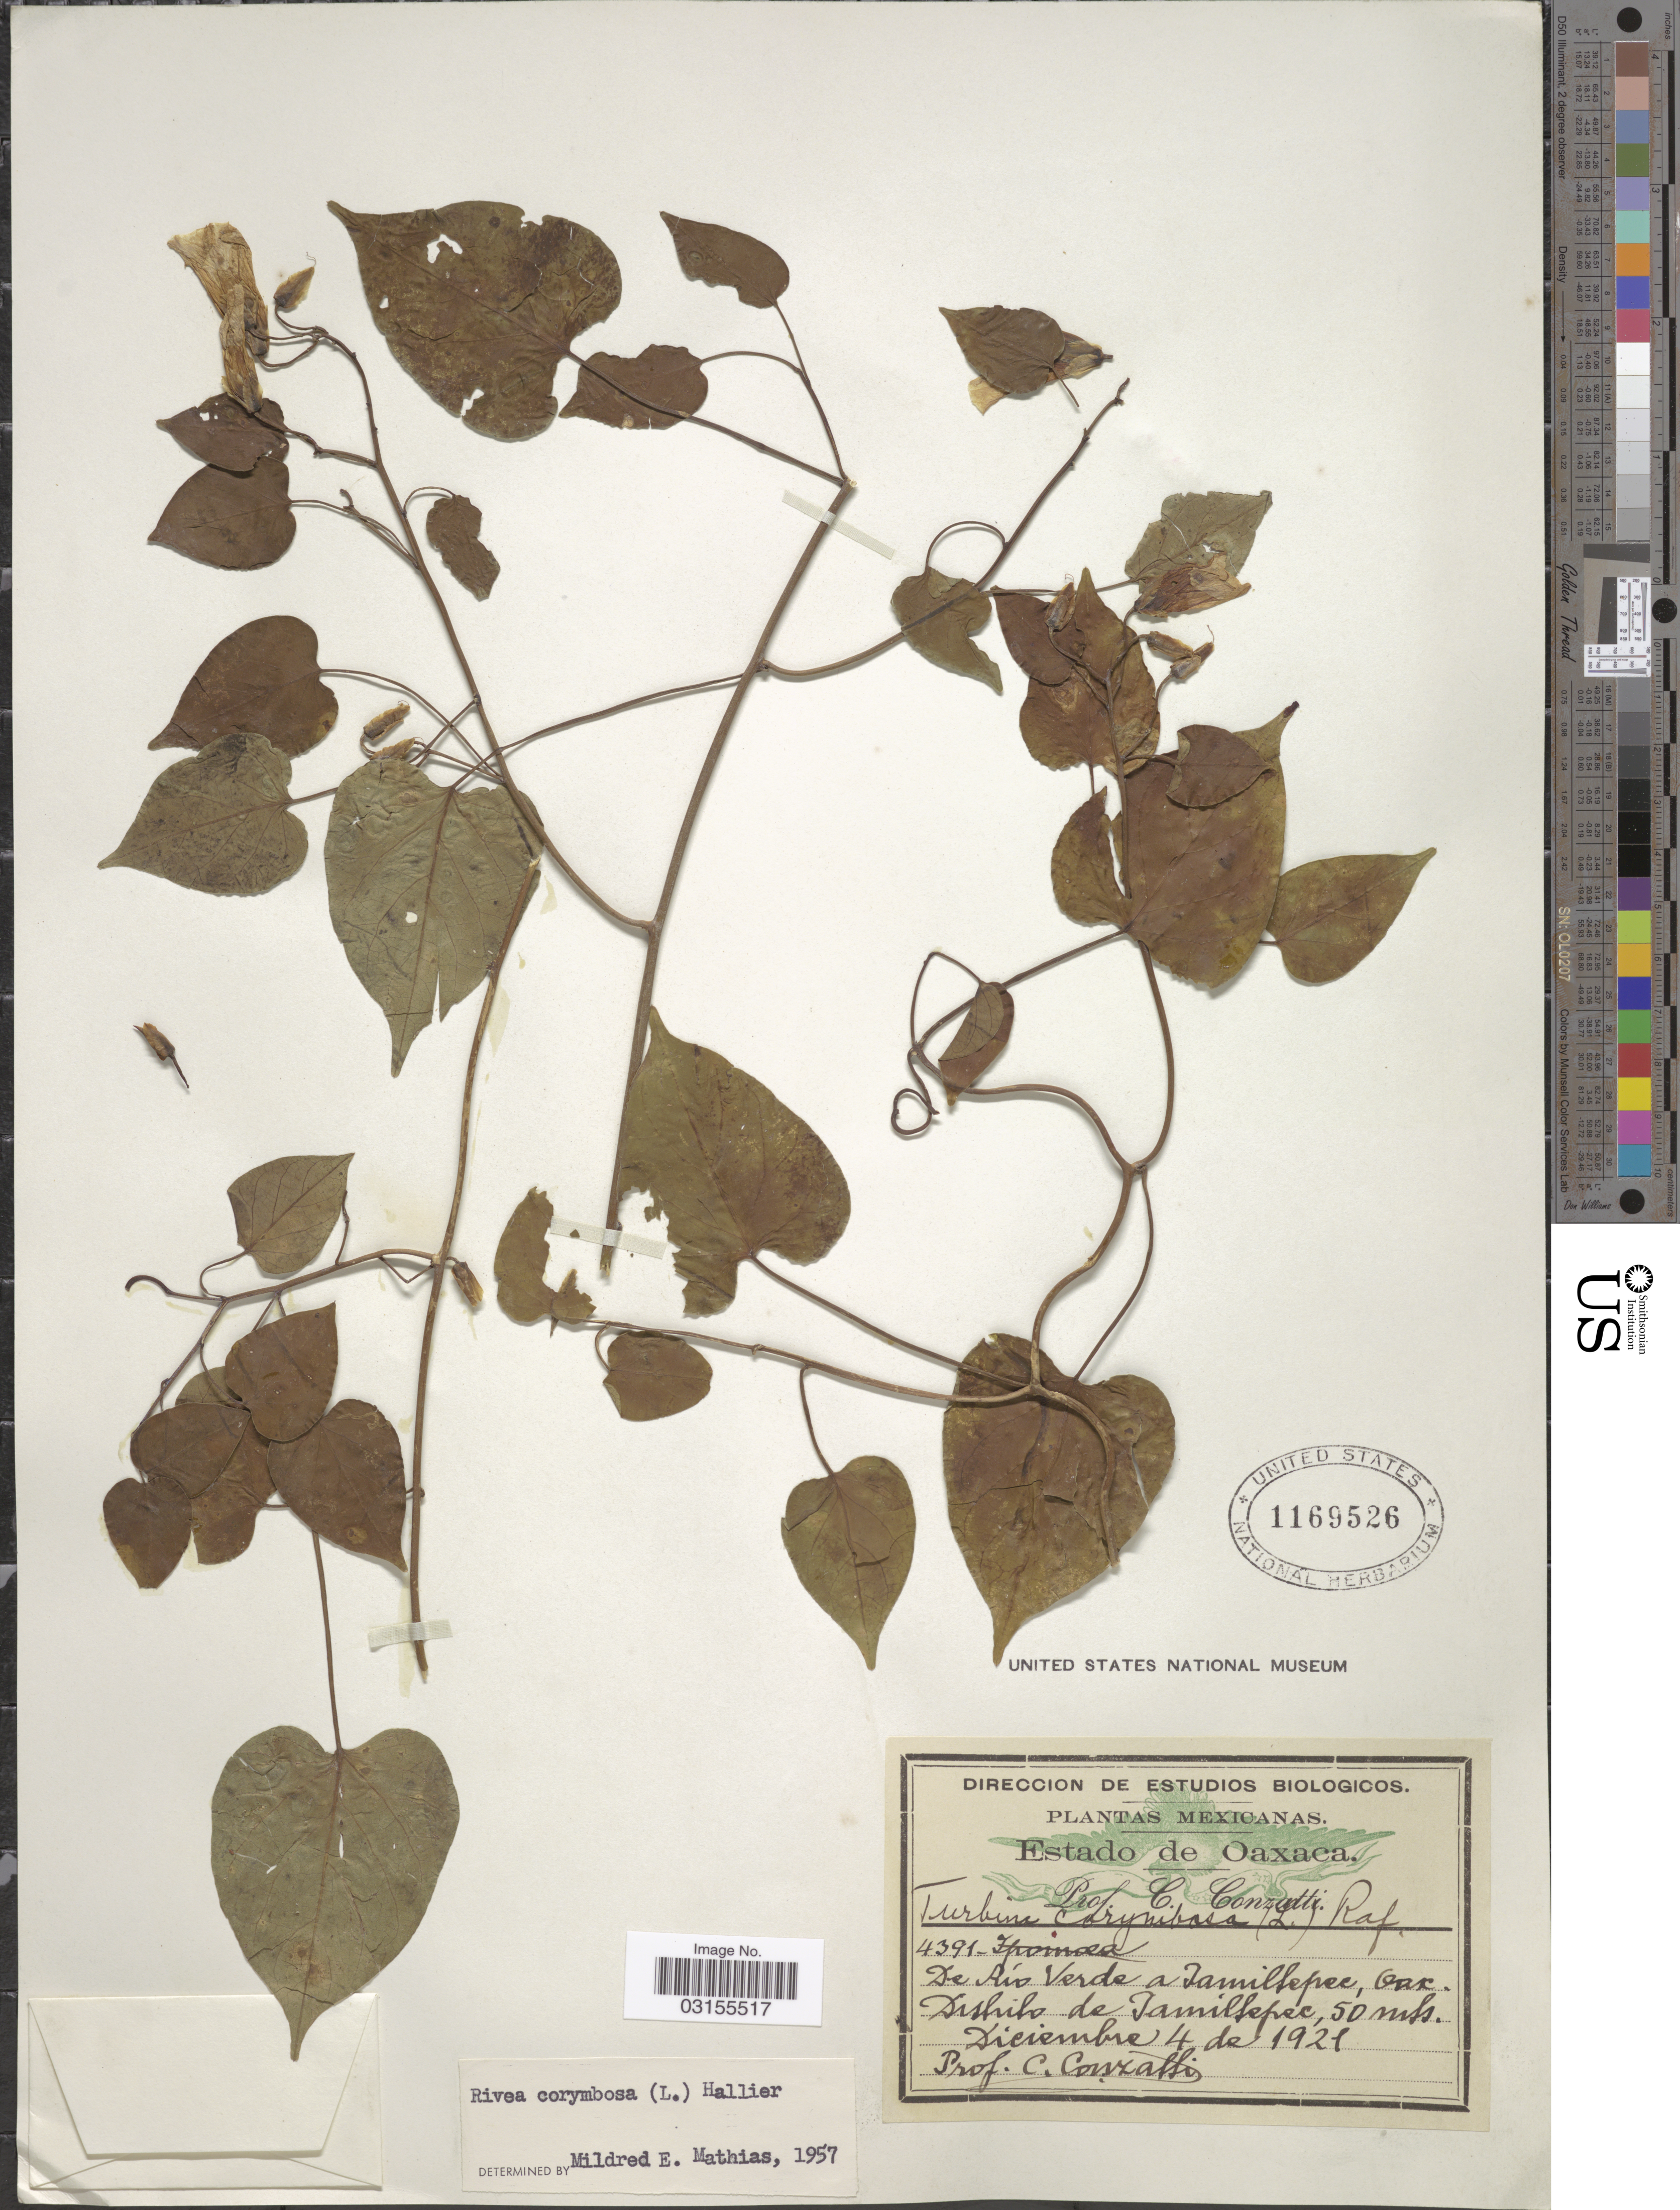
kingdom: Plantae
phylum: Tracheophyta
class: Magnoliopsida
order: Solanales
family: Convolvulaceae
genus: Turbina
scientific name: Turbina corymbosa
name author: (L.) Raf.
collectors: C. Conzatti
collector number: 4391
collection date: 1921-12-04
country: Mexico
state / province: Oaxaca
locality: De Río Verde a Jamiltepec. Distrito de Jamiltepec.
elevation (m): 50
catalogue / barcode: US 1169526